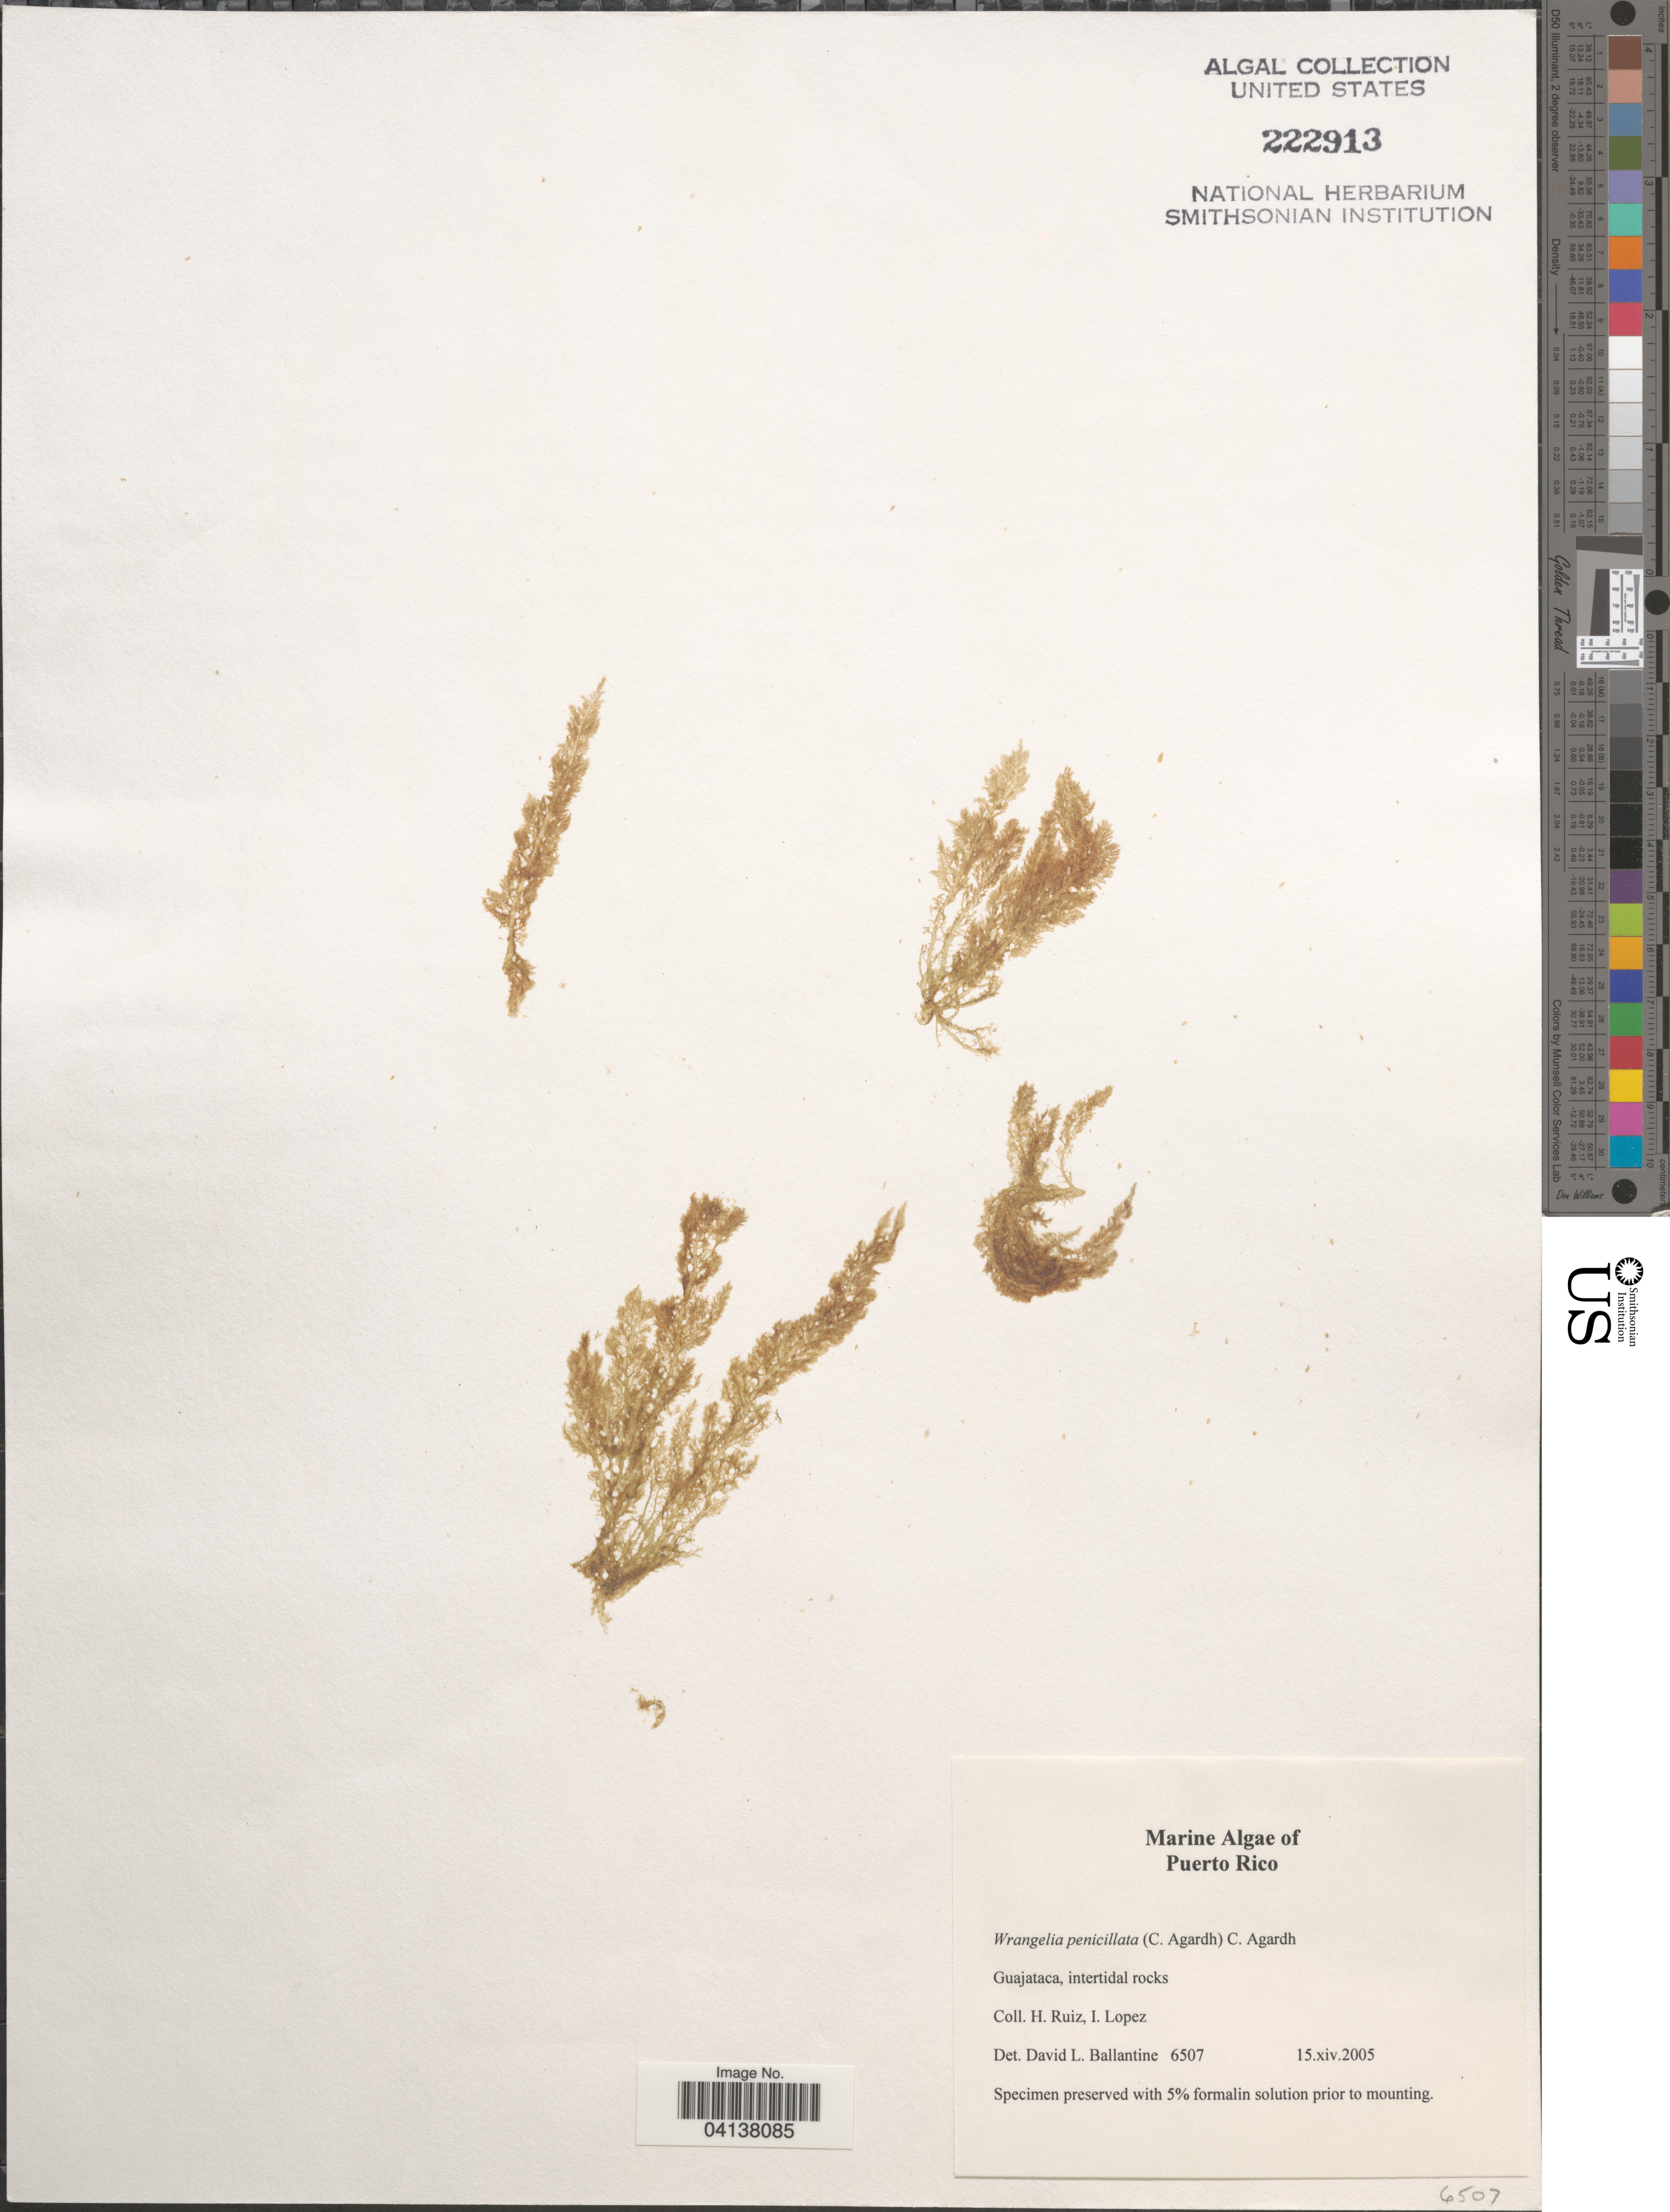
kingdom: Plantae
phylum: Rhodophyta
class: Florideophyceae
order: Ceramiales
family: Wrangeliaceae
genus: Wrangelia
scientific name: Wrangelia penicillata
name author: (C. Agardh) C. Agardh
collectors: H. Ruiz & I. Lopez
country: Puerto Rico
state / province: Guajataca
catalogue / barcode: US 222913